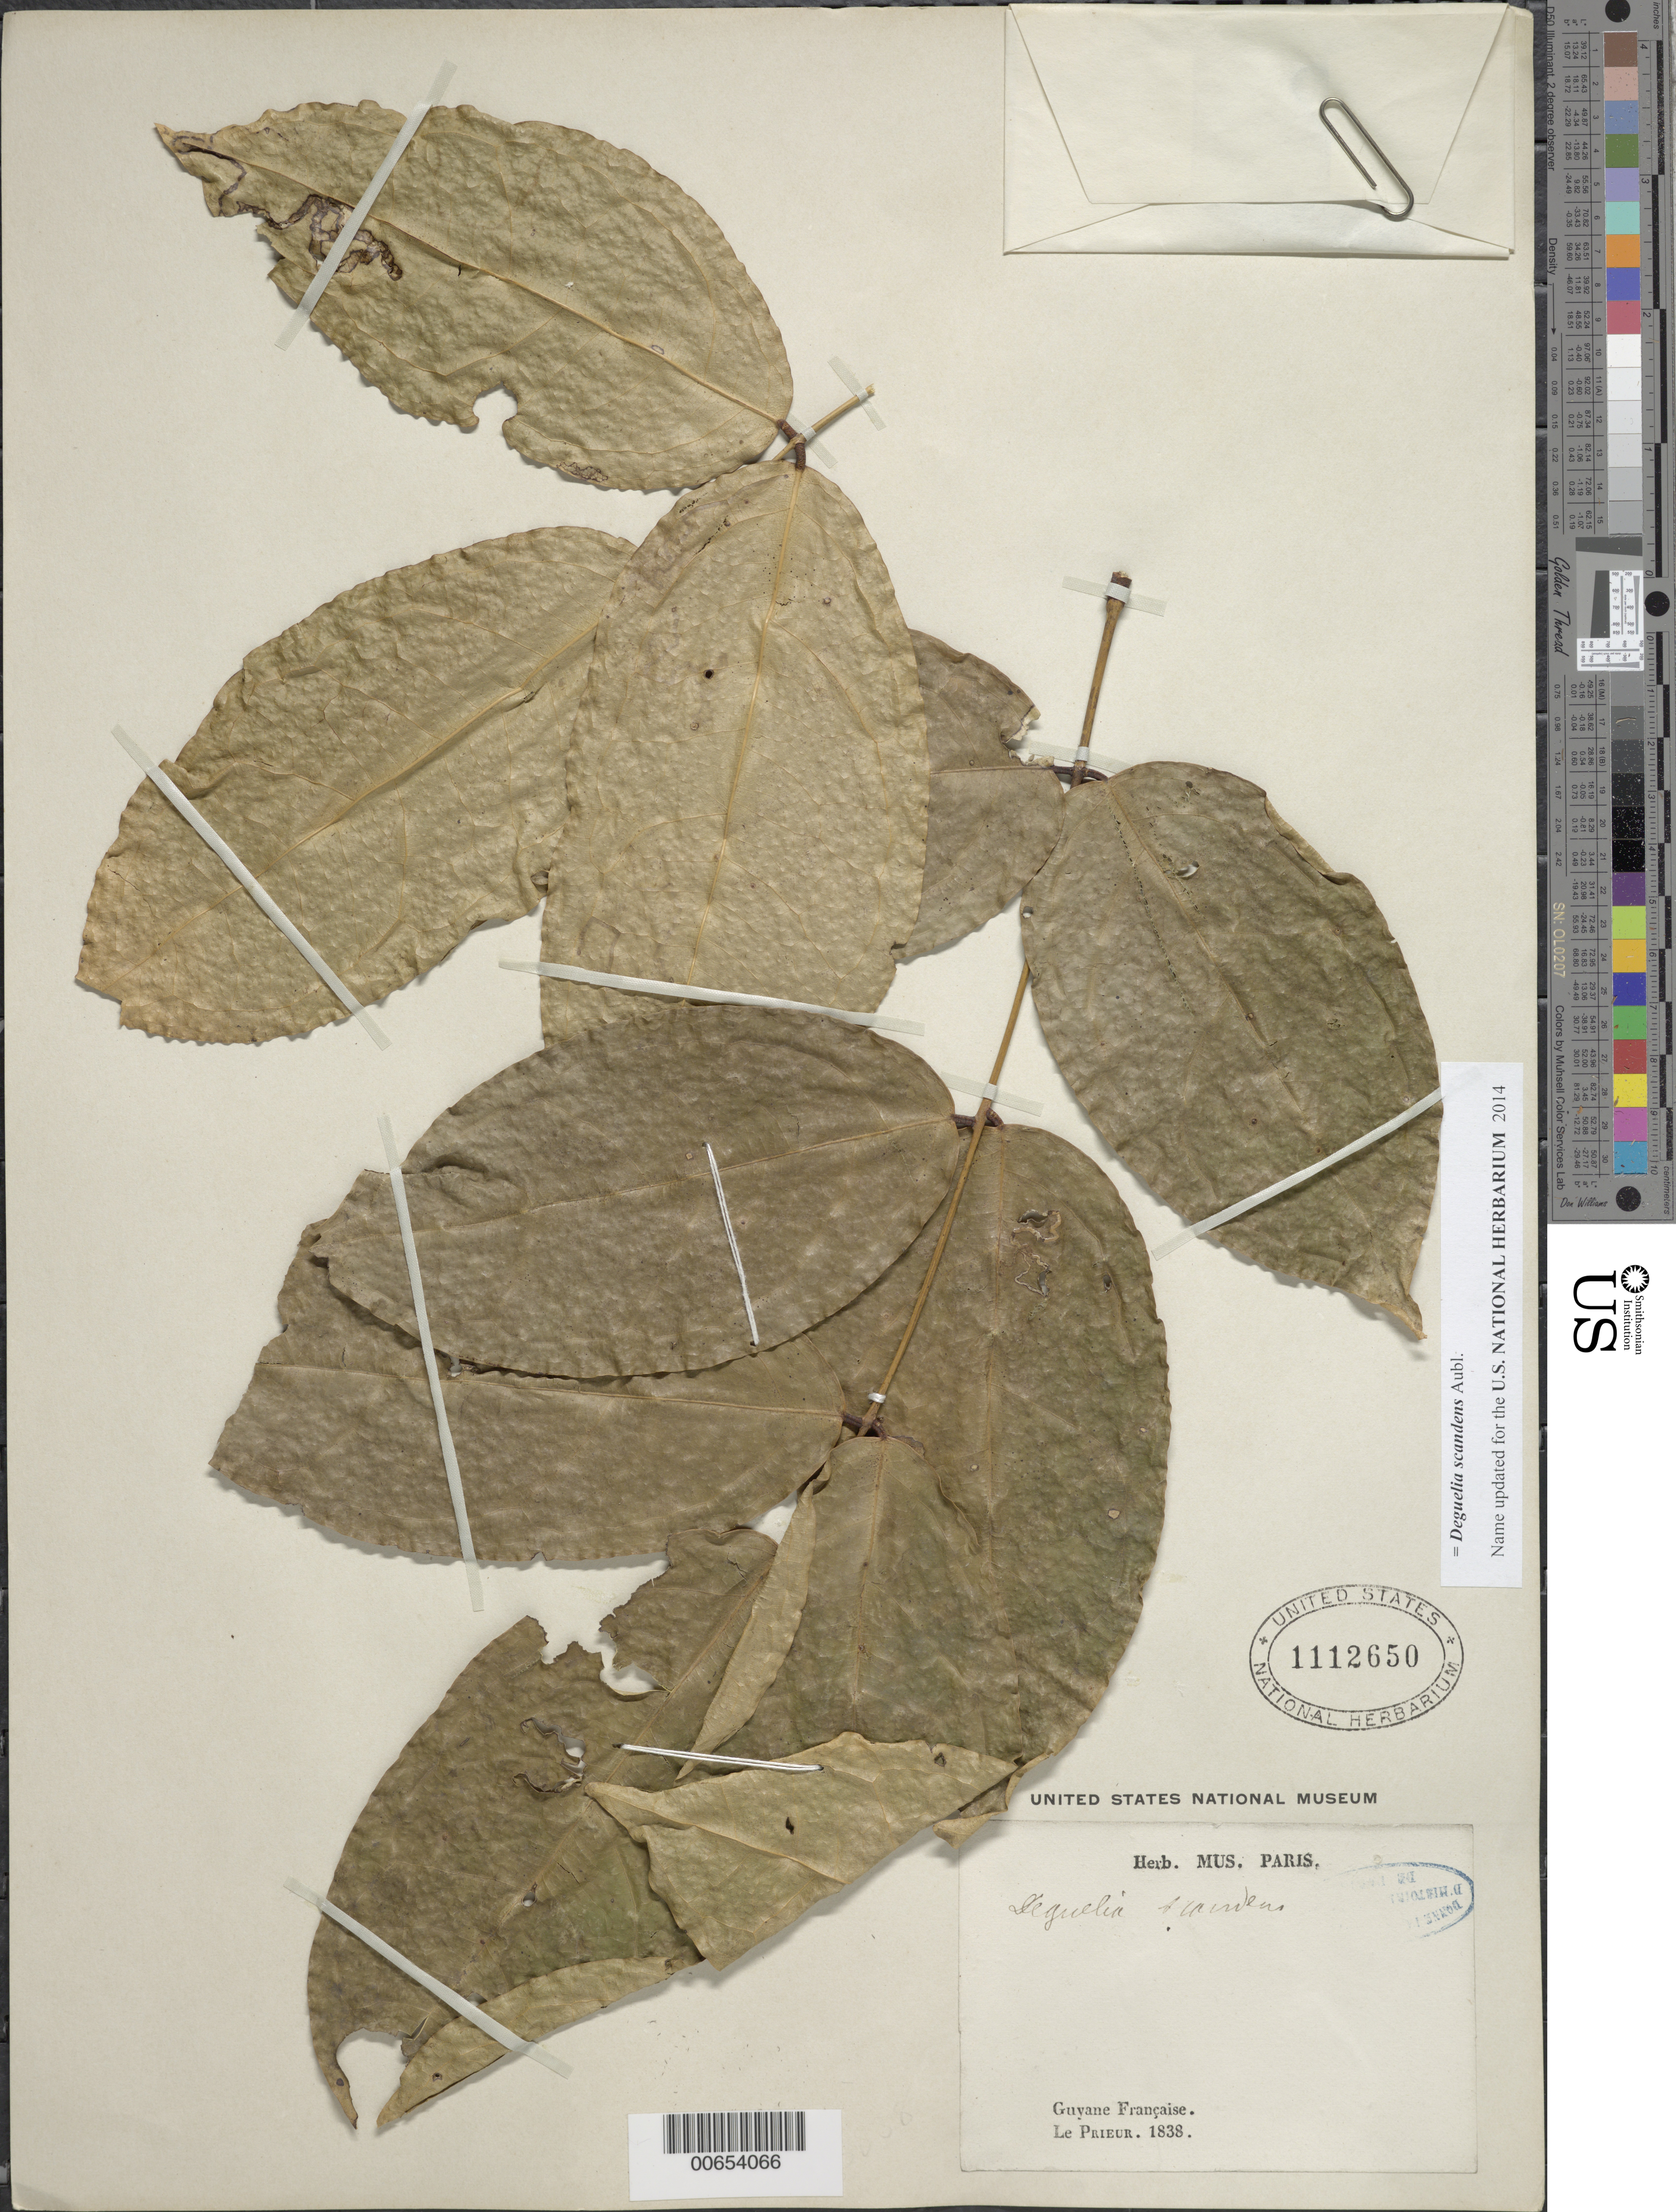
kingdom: Plantae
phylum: Tracheophyta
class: Magnoliopsida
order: Fabales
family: Fabaceae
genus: Deguelia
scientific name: Deguelia scandens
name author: Aubl.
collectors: F. M. R. Leprieur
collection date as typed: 1838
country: French Guiana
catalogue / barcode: US 1112650